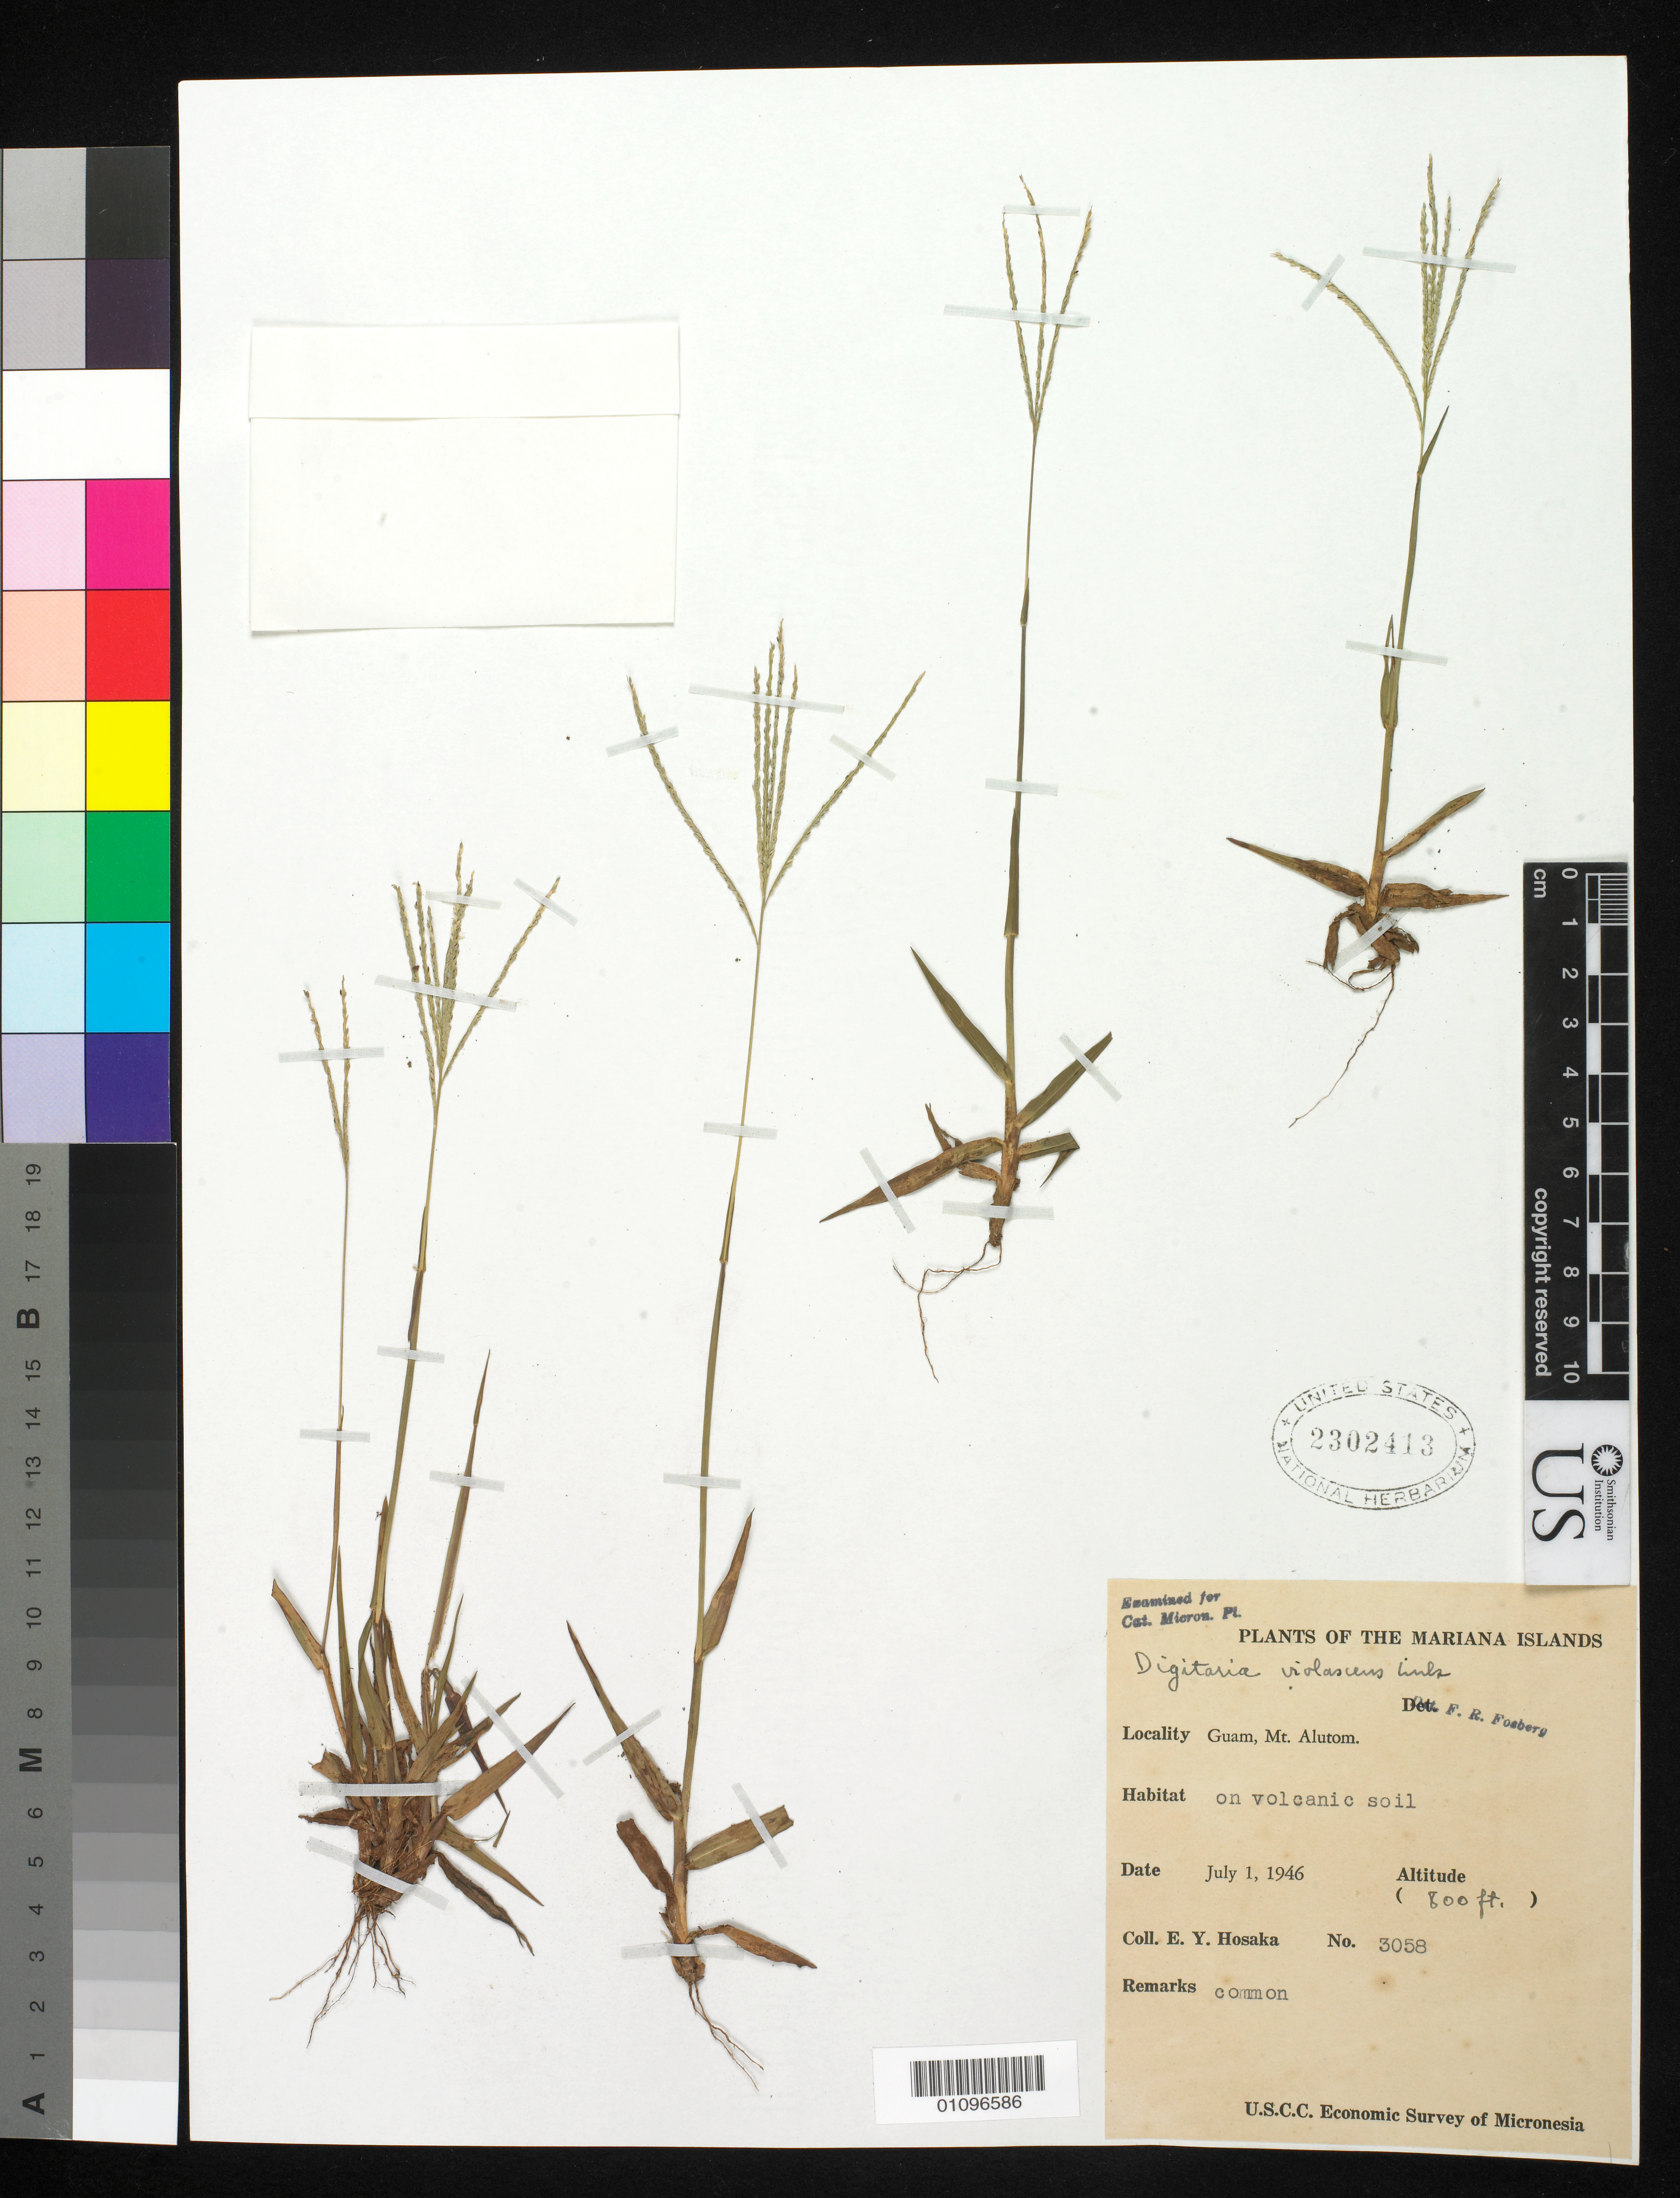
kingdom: Plantae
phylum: Tracheophyta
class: Liliopsida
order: Poales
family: Poaceae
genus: Digitaria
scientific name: Digitaria violascens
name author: Link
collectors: E. Y. Hosaka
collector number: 3058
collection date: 1946-07-01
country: Guam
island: Guam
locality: Mt. Alutom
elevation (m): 244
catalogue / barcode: US 2302413